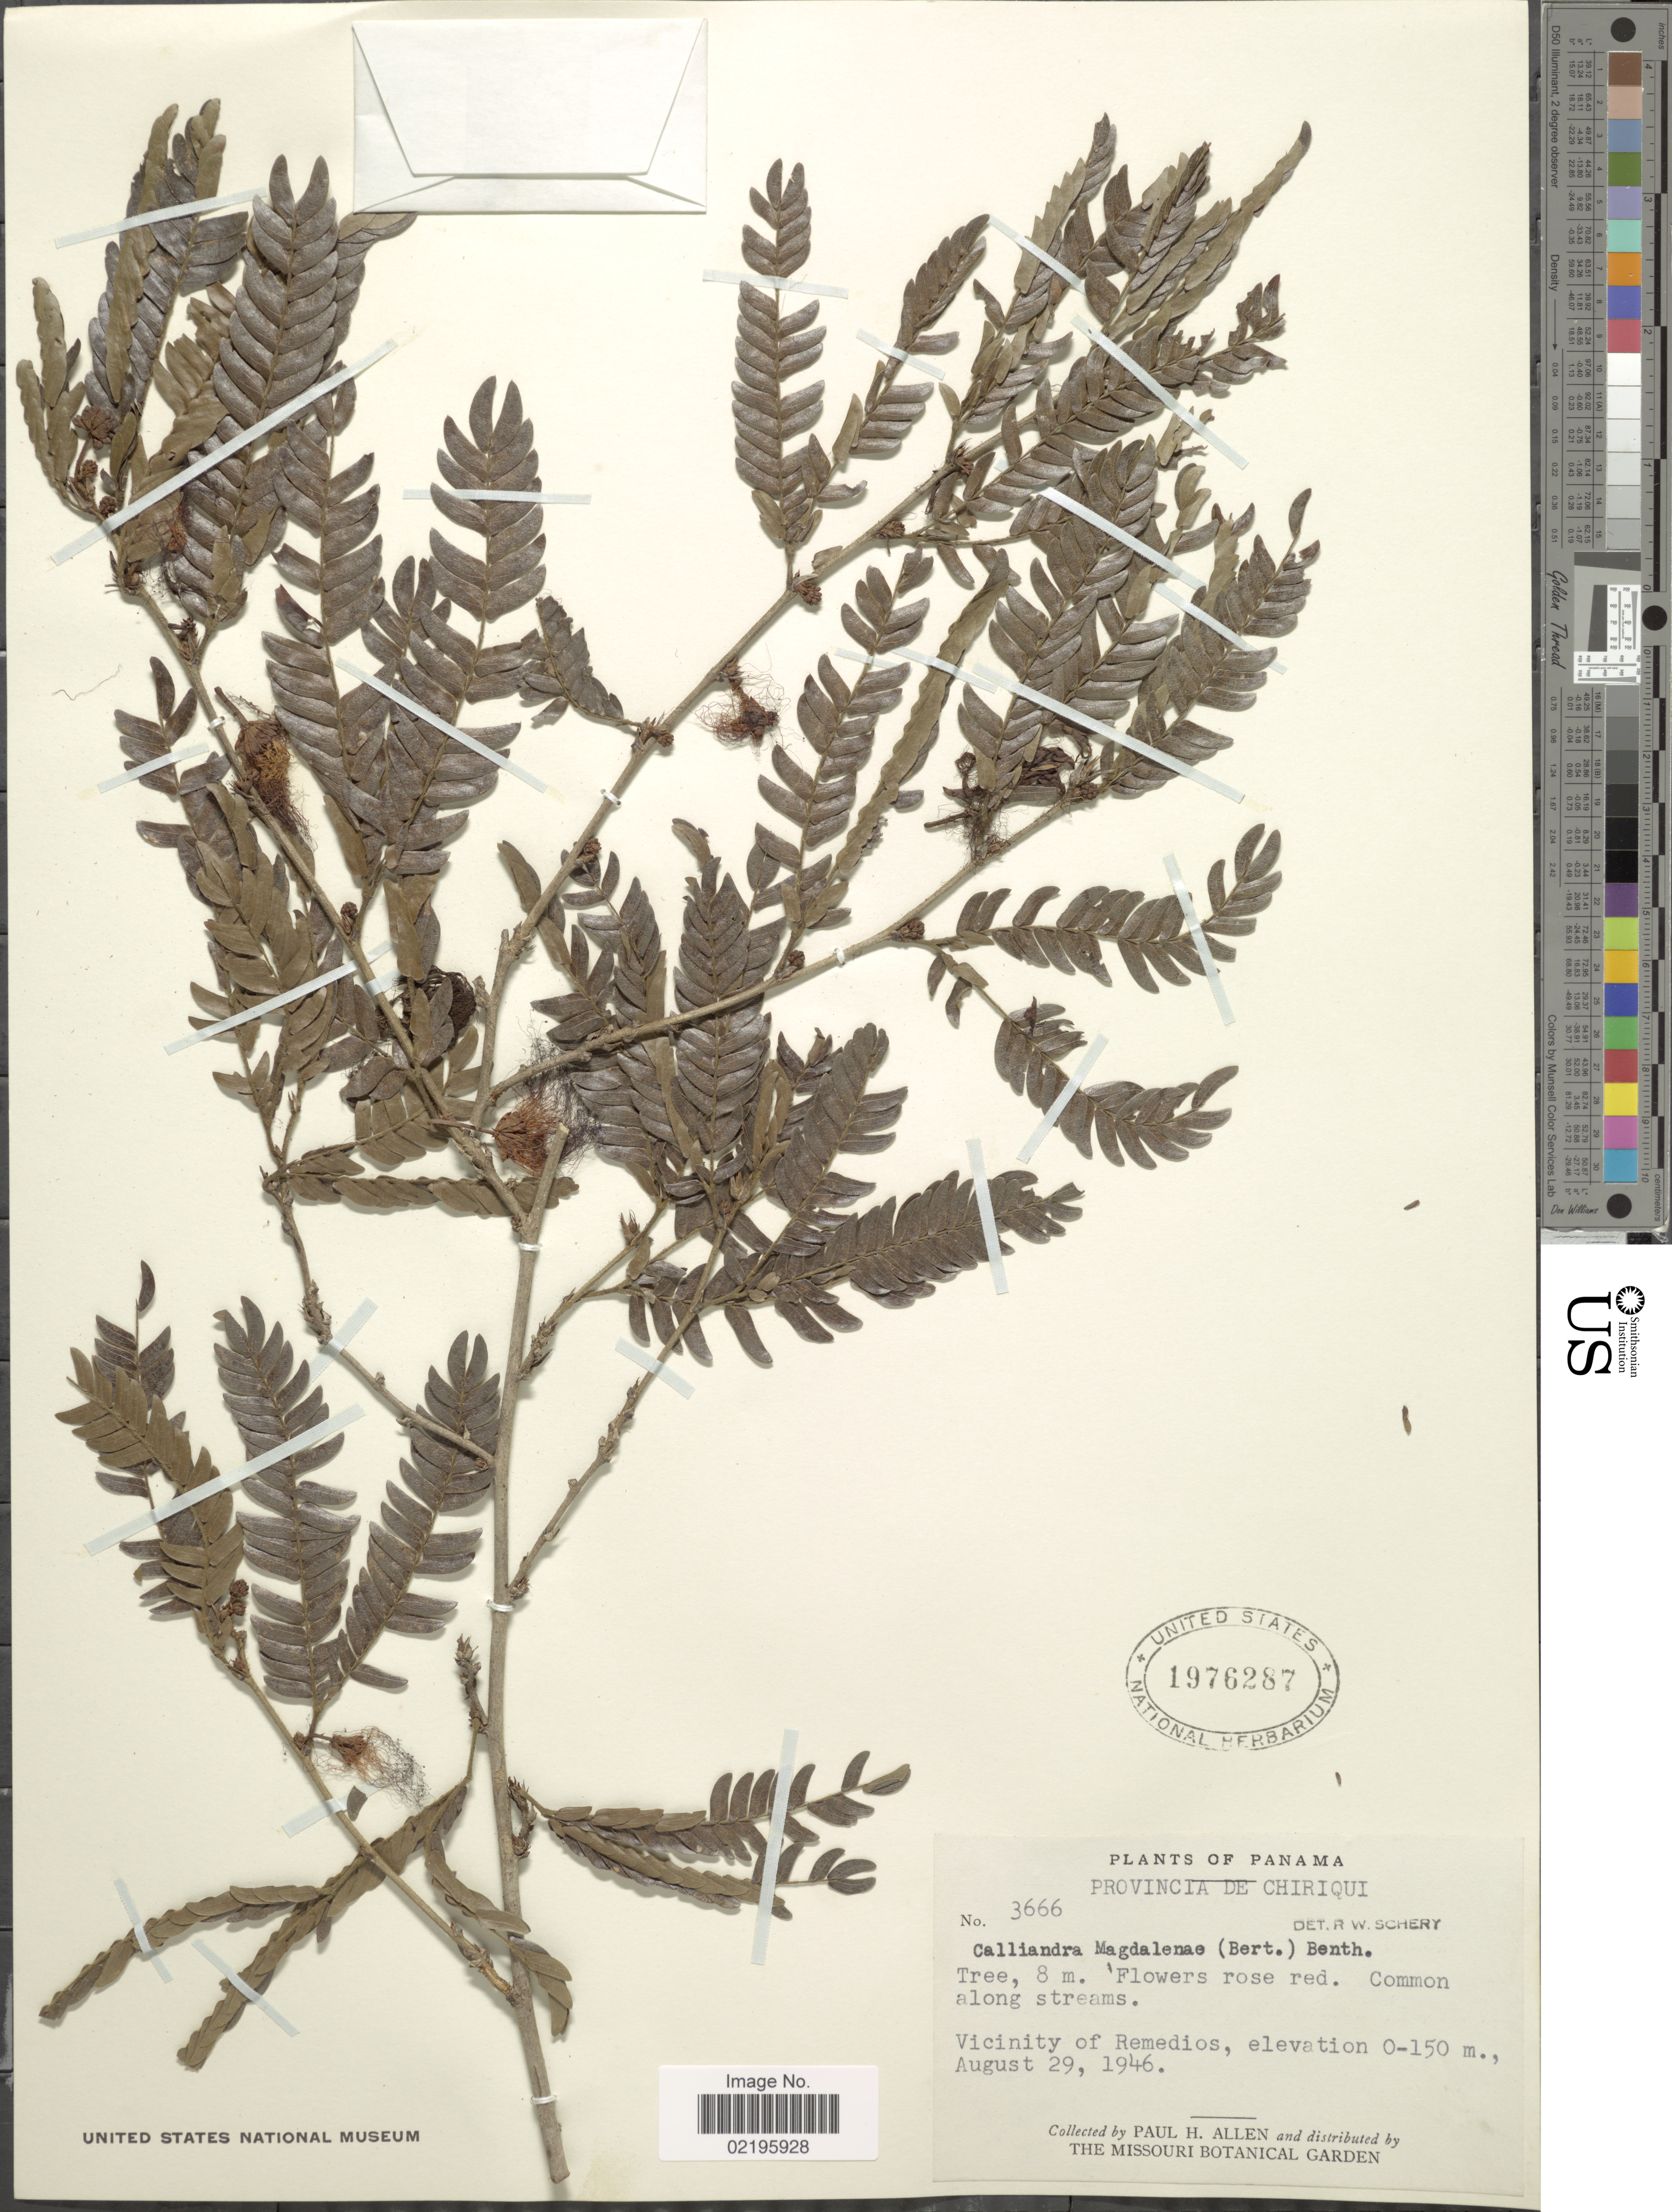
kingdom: Plantae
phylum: Tracheophyta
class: Magnoliopsida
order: Fabales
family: Fabaceae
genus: Calliandra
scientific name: Calliandra magdalenae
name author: (Bertero ex DC.) Benth.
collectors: P. H. Allen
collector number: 3666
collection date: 1946-08-29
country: Panama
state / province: Chiriqui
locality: Vicinity of Remedios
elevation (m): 0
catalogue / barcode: US 1976287